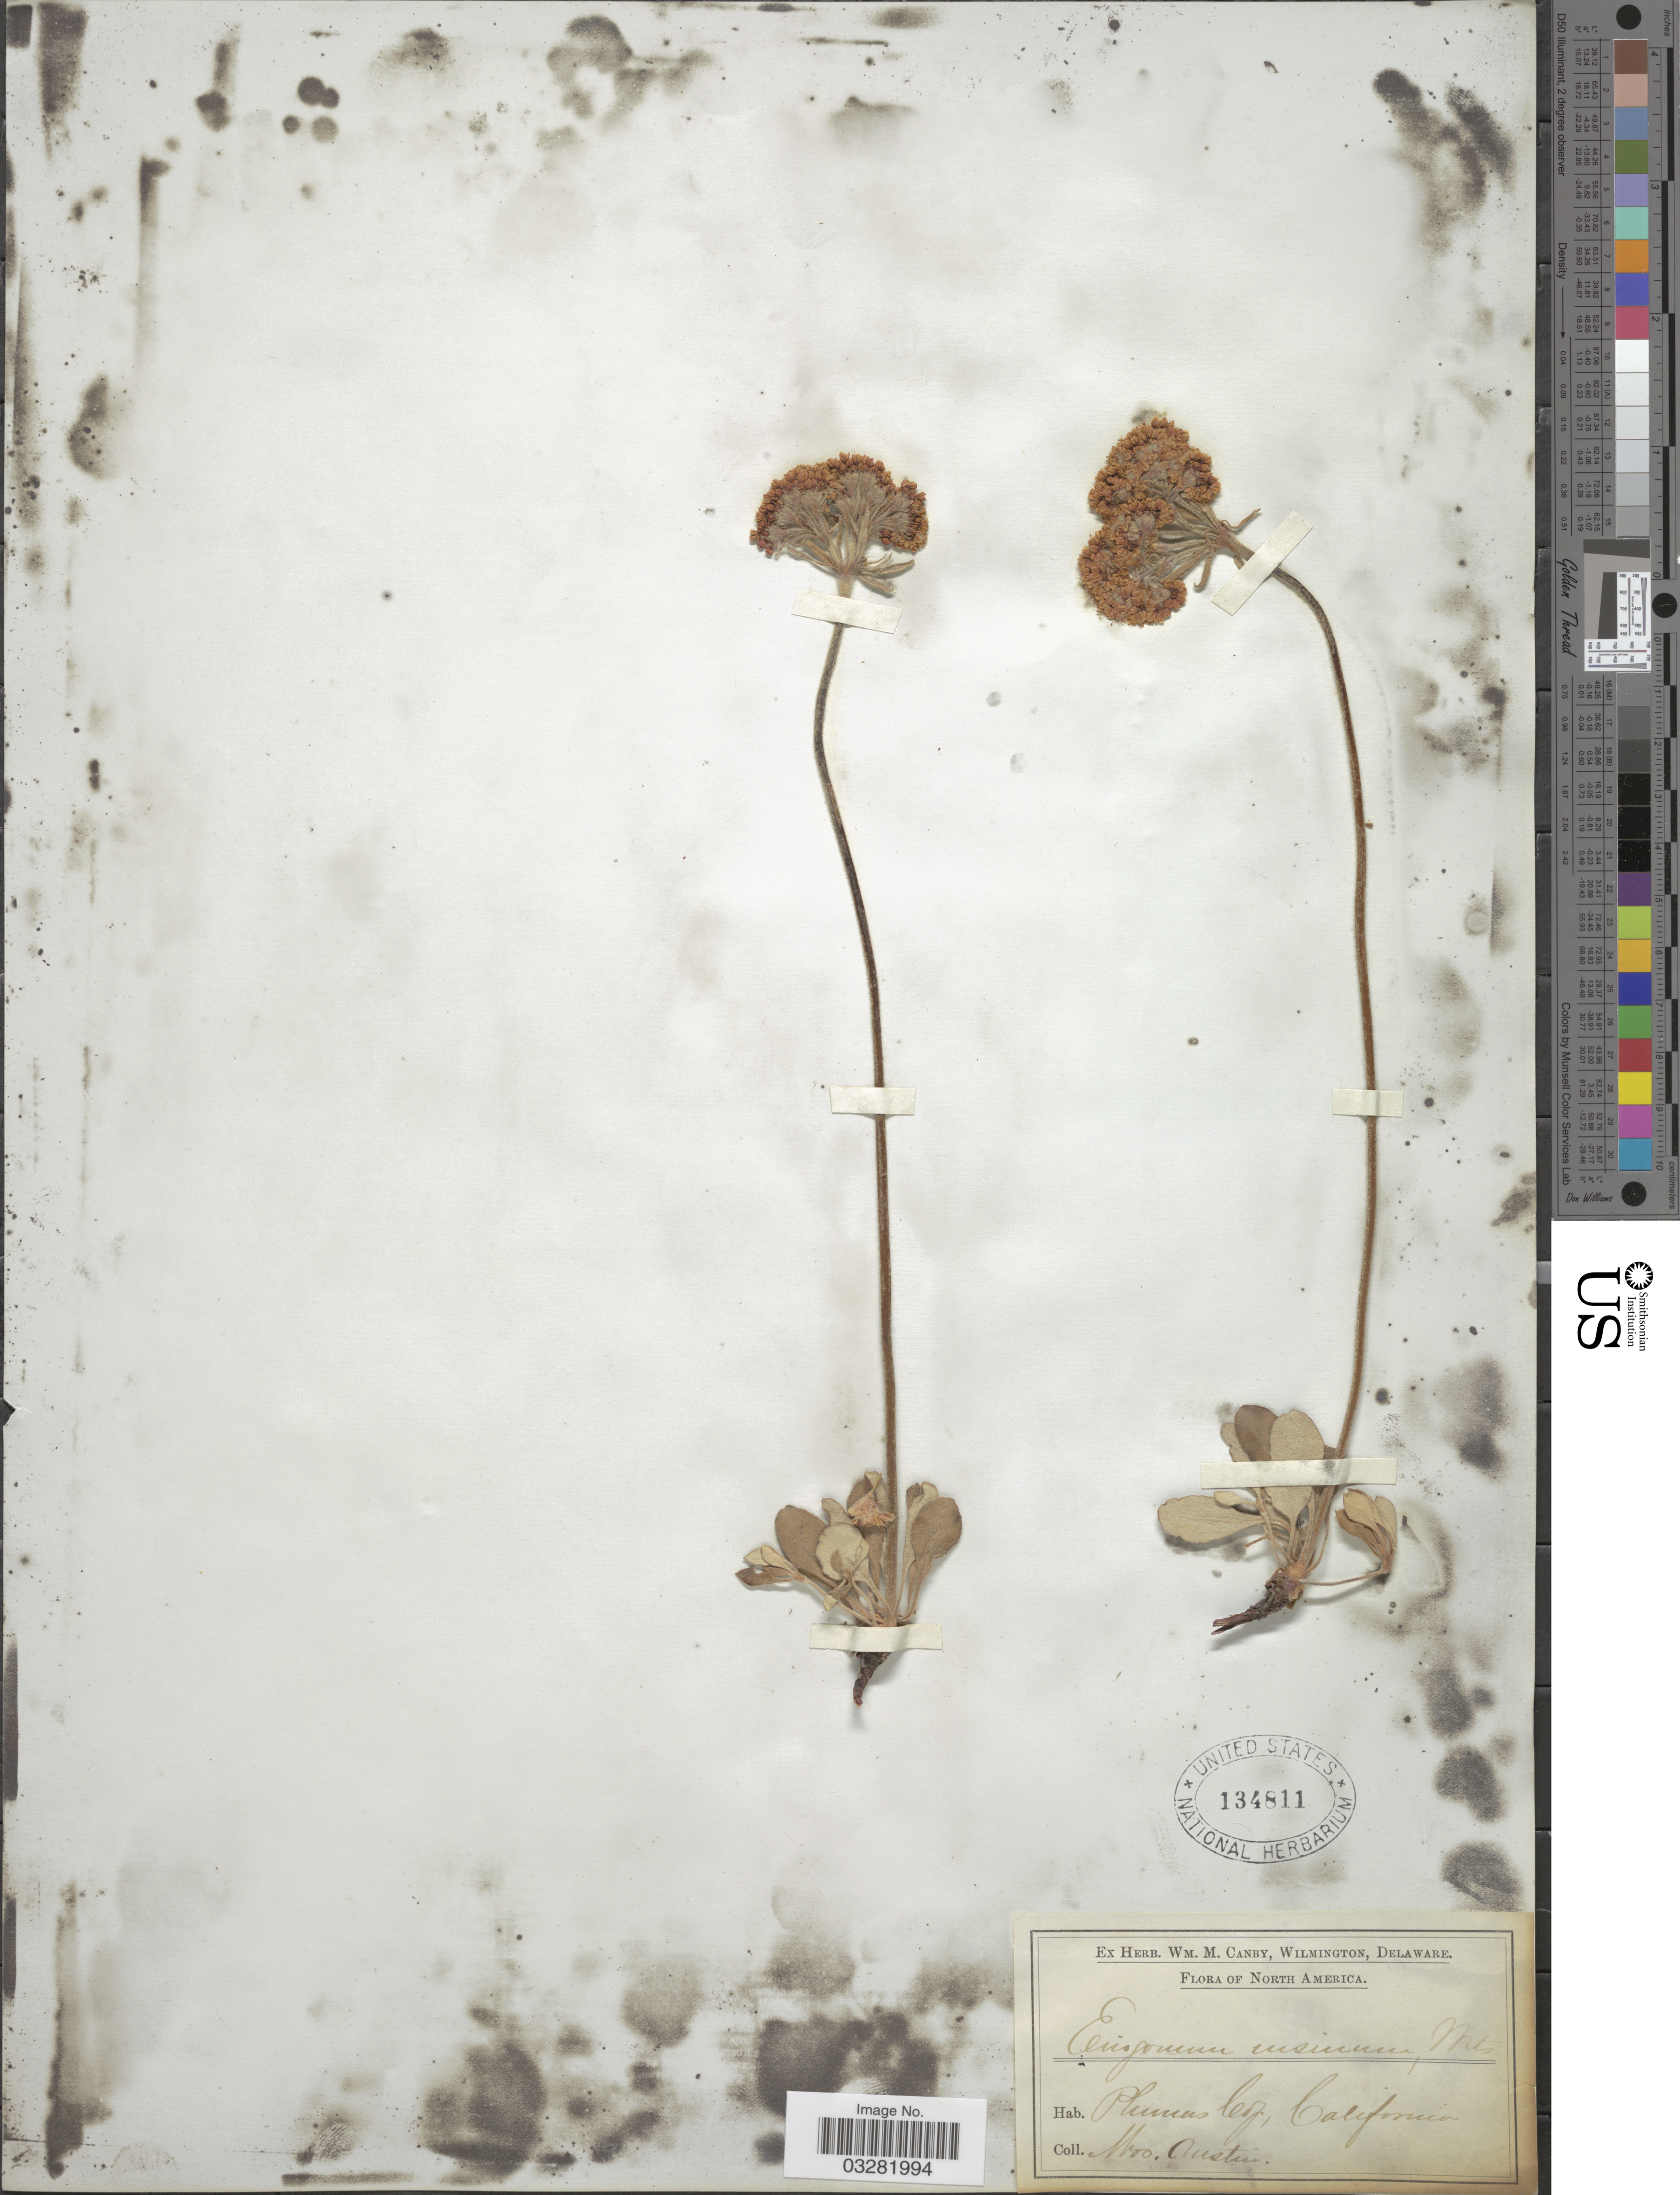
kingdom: Plantae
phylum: Tracheophyta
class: Magnoliopsida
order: Caryophyllales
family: Polygonaceae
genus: Eriogonum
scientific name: Eriogonum ursinum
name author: S. Watson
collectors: Austin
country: United States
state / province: California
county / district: Plumas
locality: Plumas Co.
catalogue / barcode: US 134811